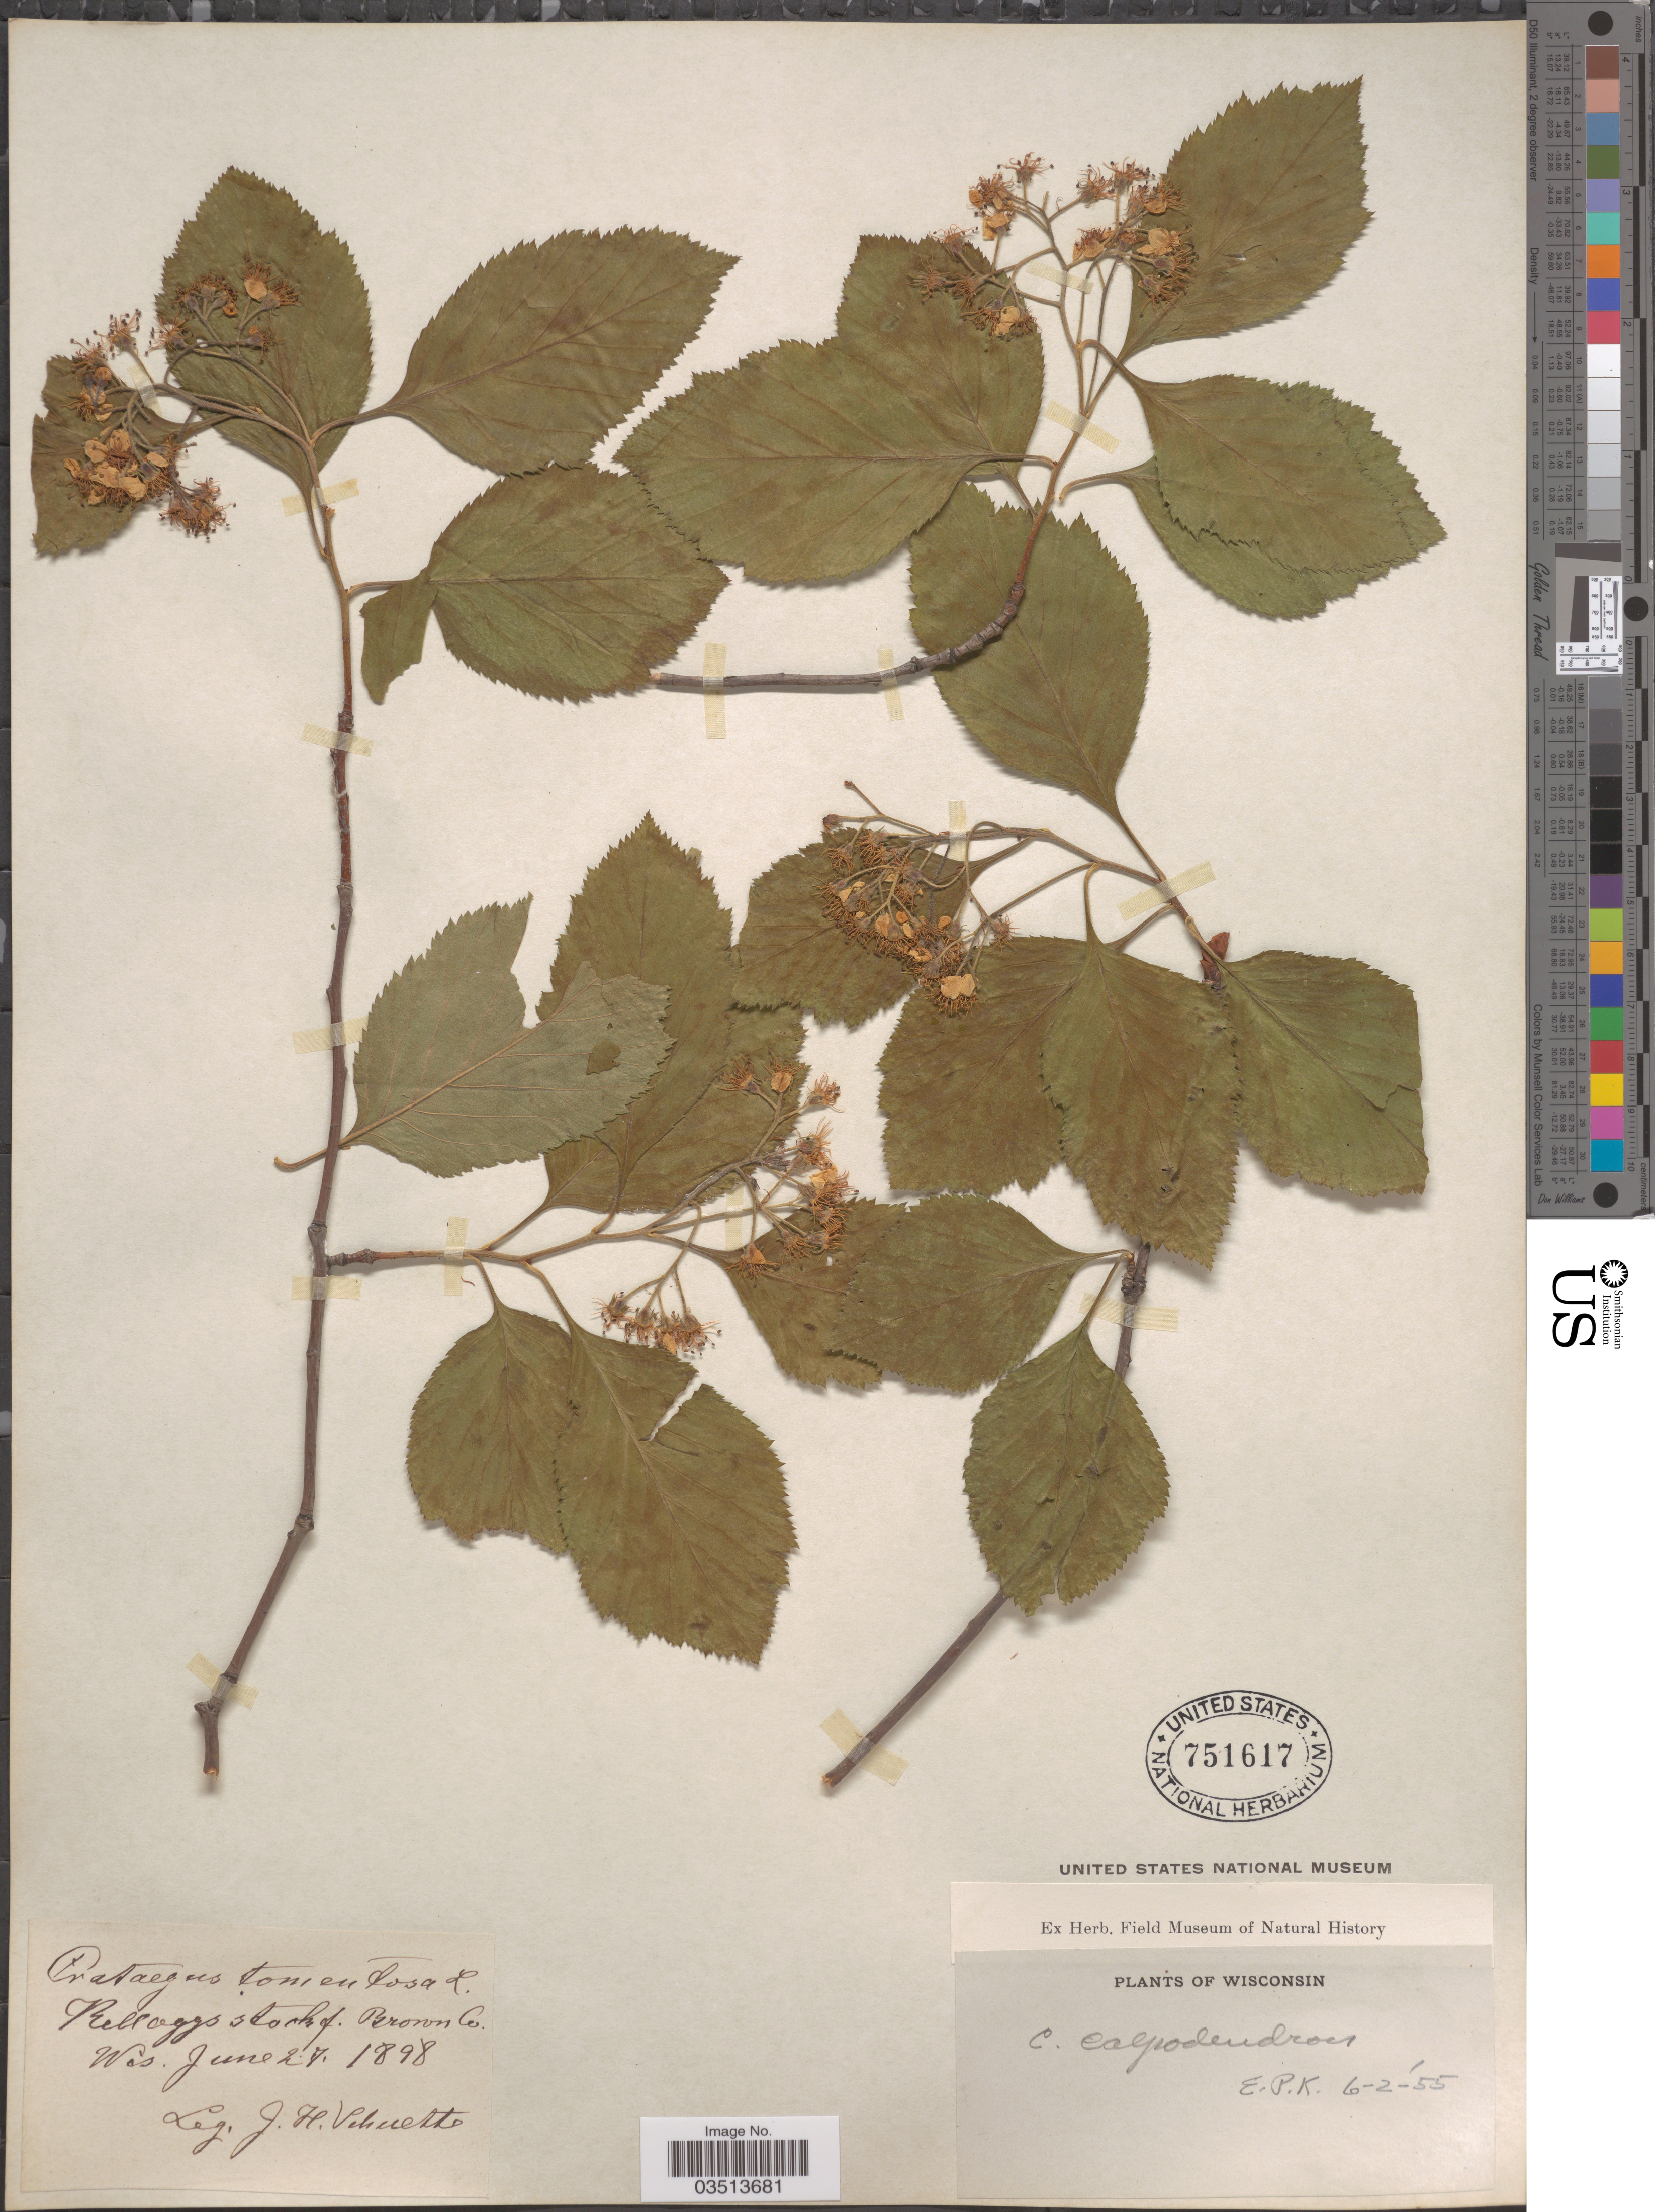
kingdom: Plantae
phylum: Tracheophyta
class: Magnoliopsida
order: Rosales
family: Rosaceae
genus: Crataegus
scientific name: Crataegus calpodendron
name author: (Ehrh.) Medik.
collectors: J. H. Schuette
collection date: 1898-06-27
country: United States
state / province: Wisconsin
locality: Kelloggs stock of. Brown Co.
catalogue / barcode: US 751617